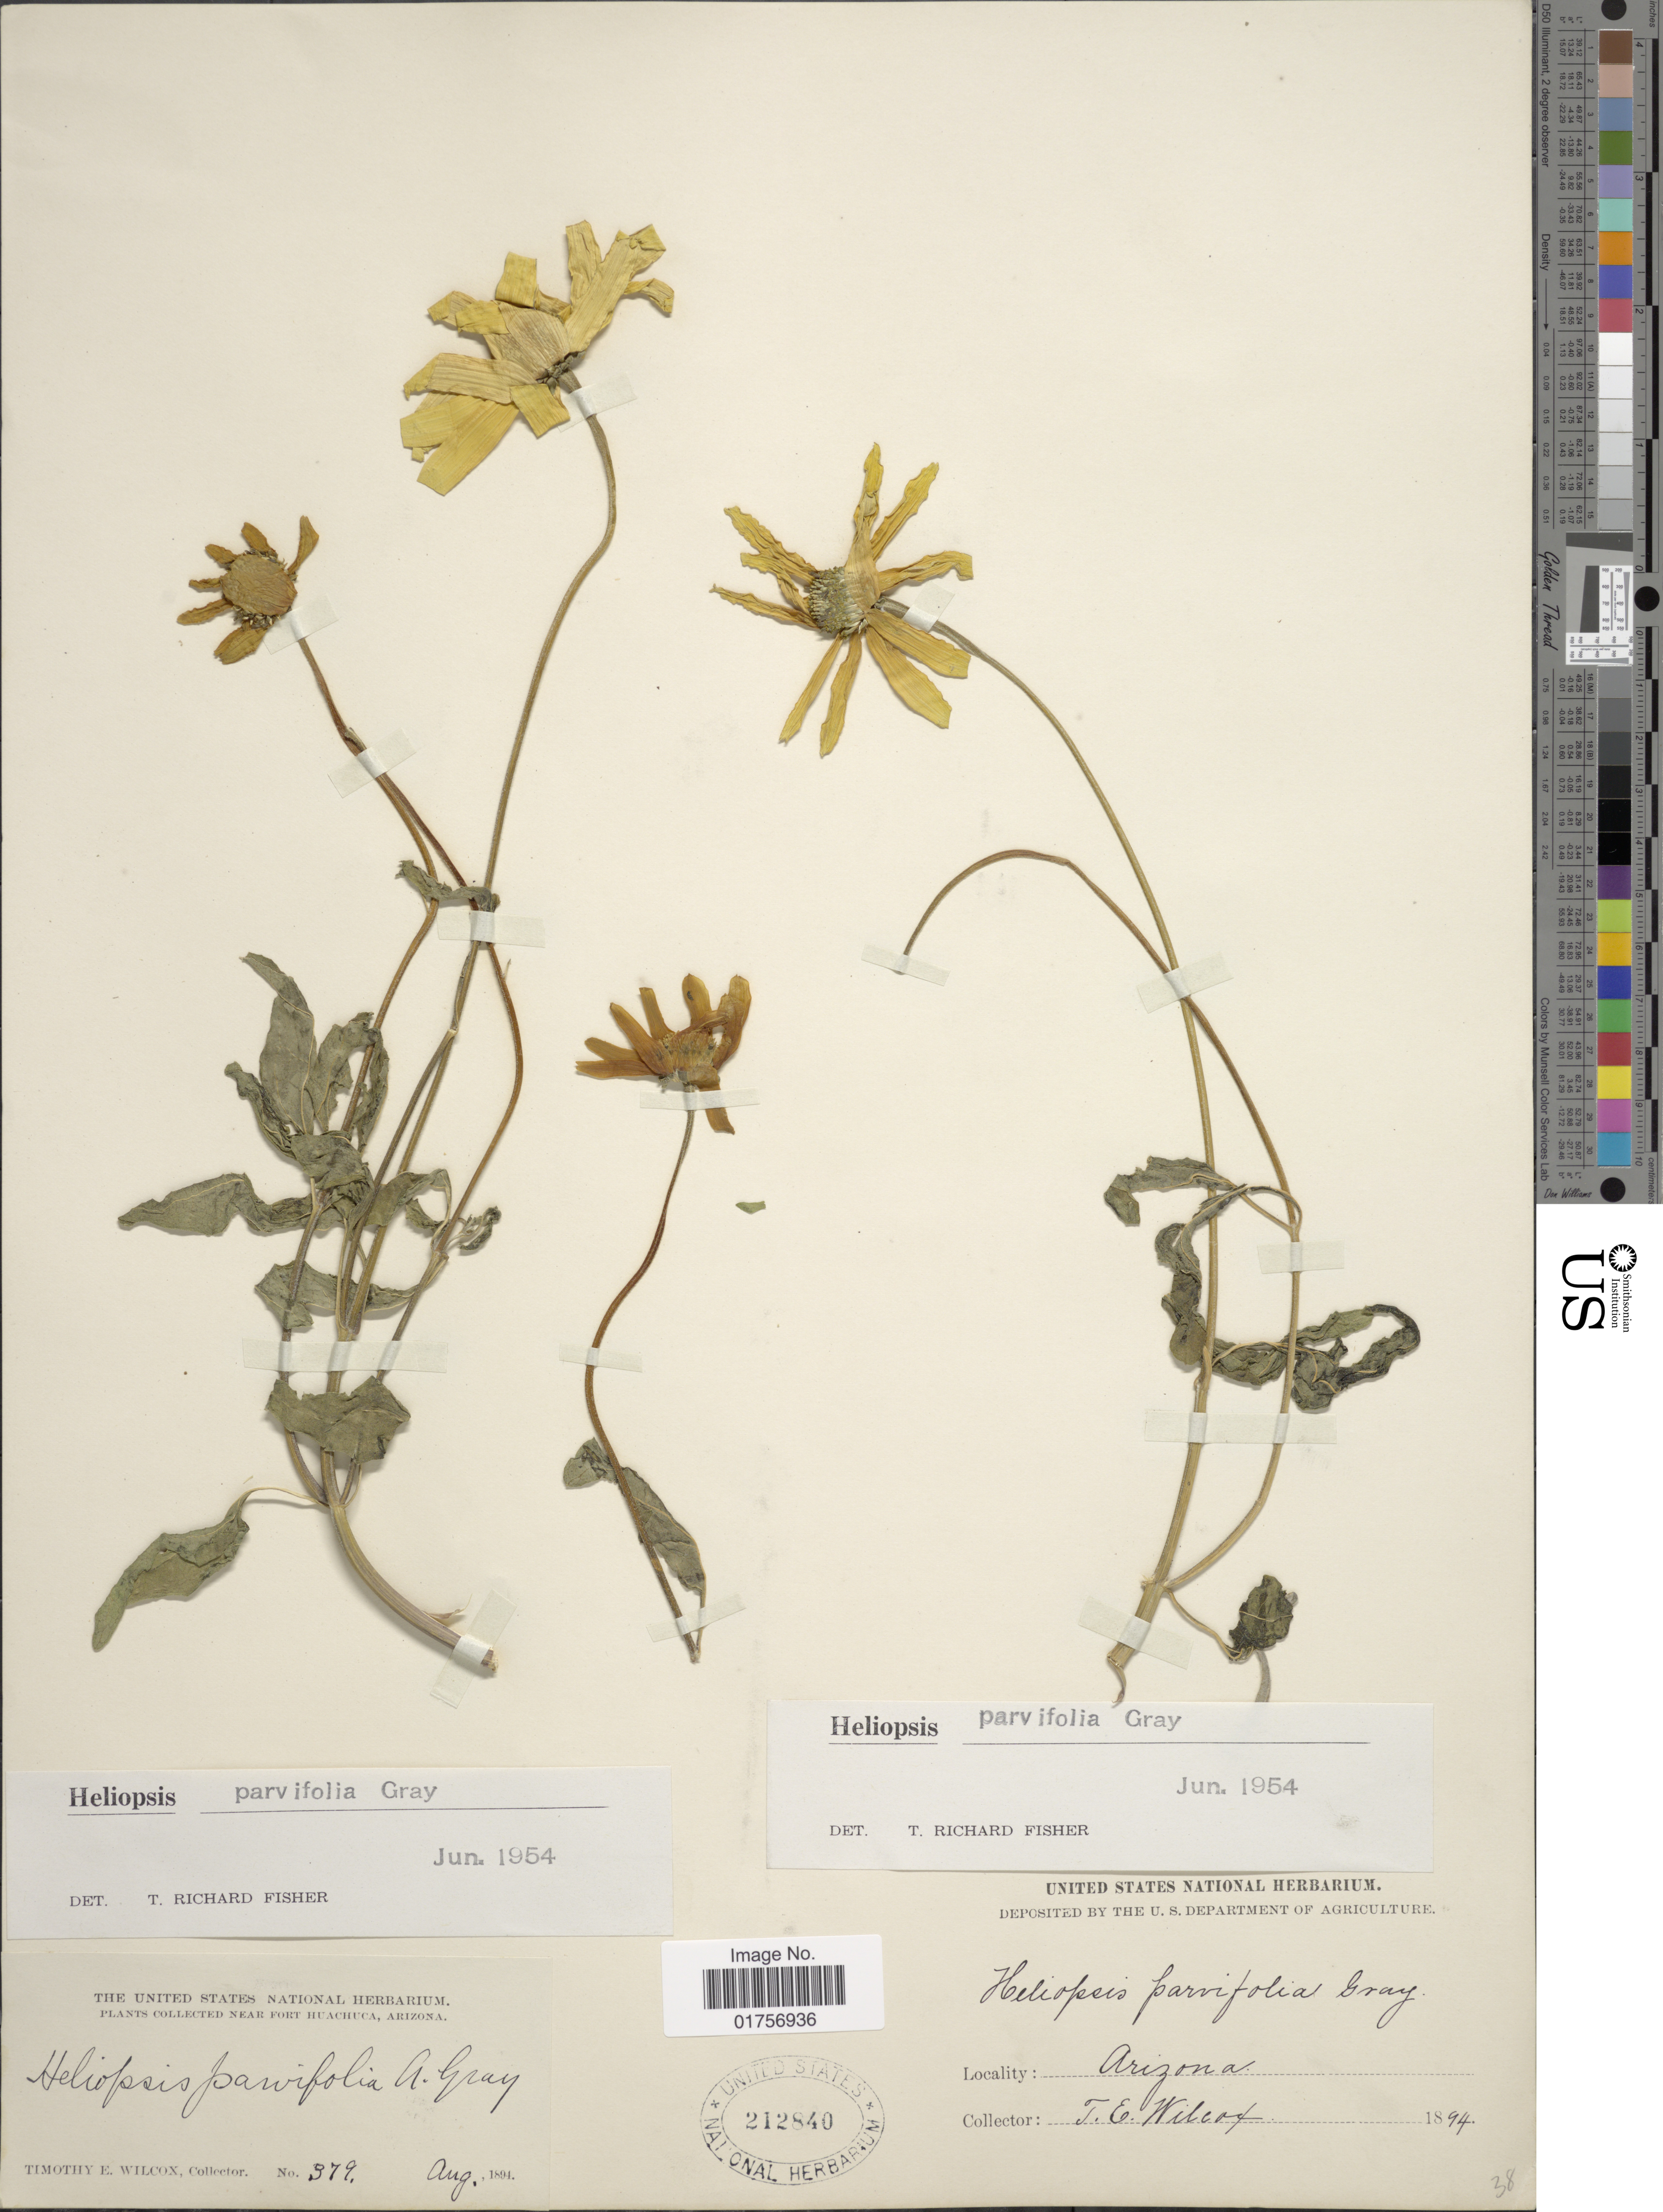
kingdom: Plantae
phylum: Tracheophyta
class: Magnoliopsida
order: Asterales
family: Asteraceae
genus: Heliopsis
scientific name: Heliopsis parvifolia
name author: A. Gray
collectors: T. E. Wilcox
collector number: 379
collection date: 1894-08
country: United States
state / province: Arizona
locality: Near Fort Huachuca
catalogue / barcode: US 212840